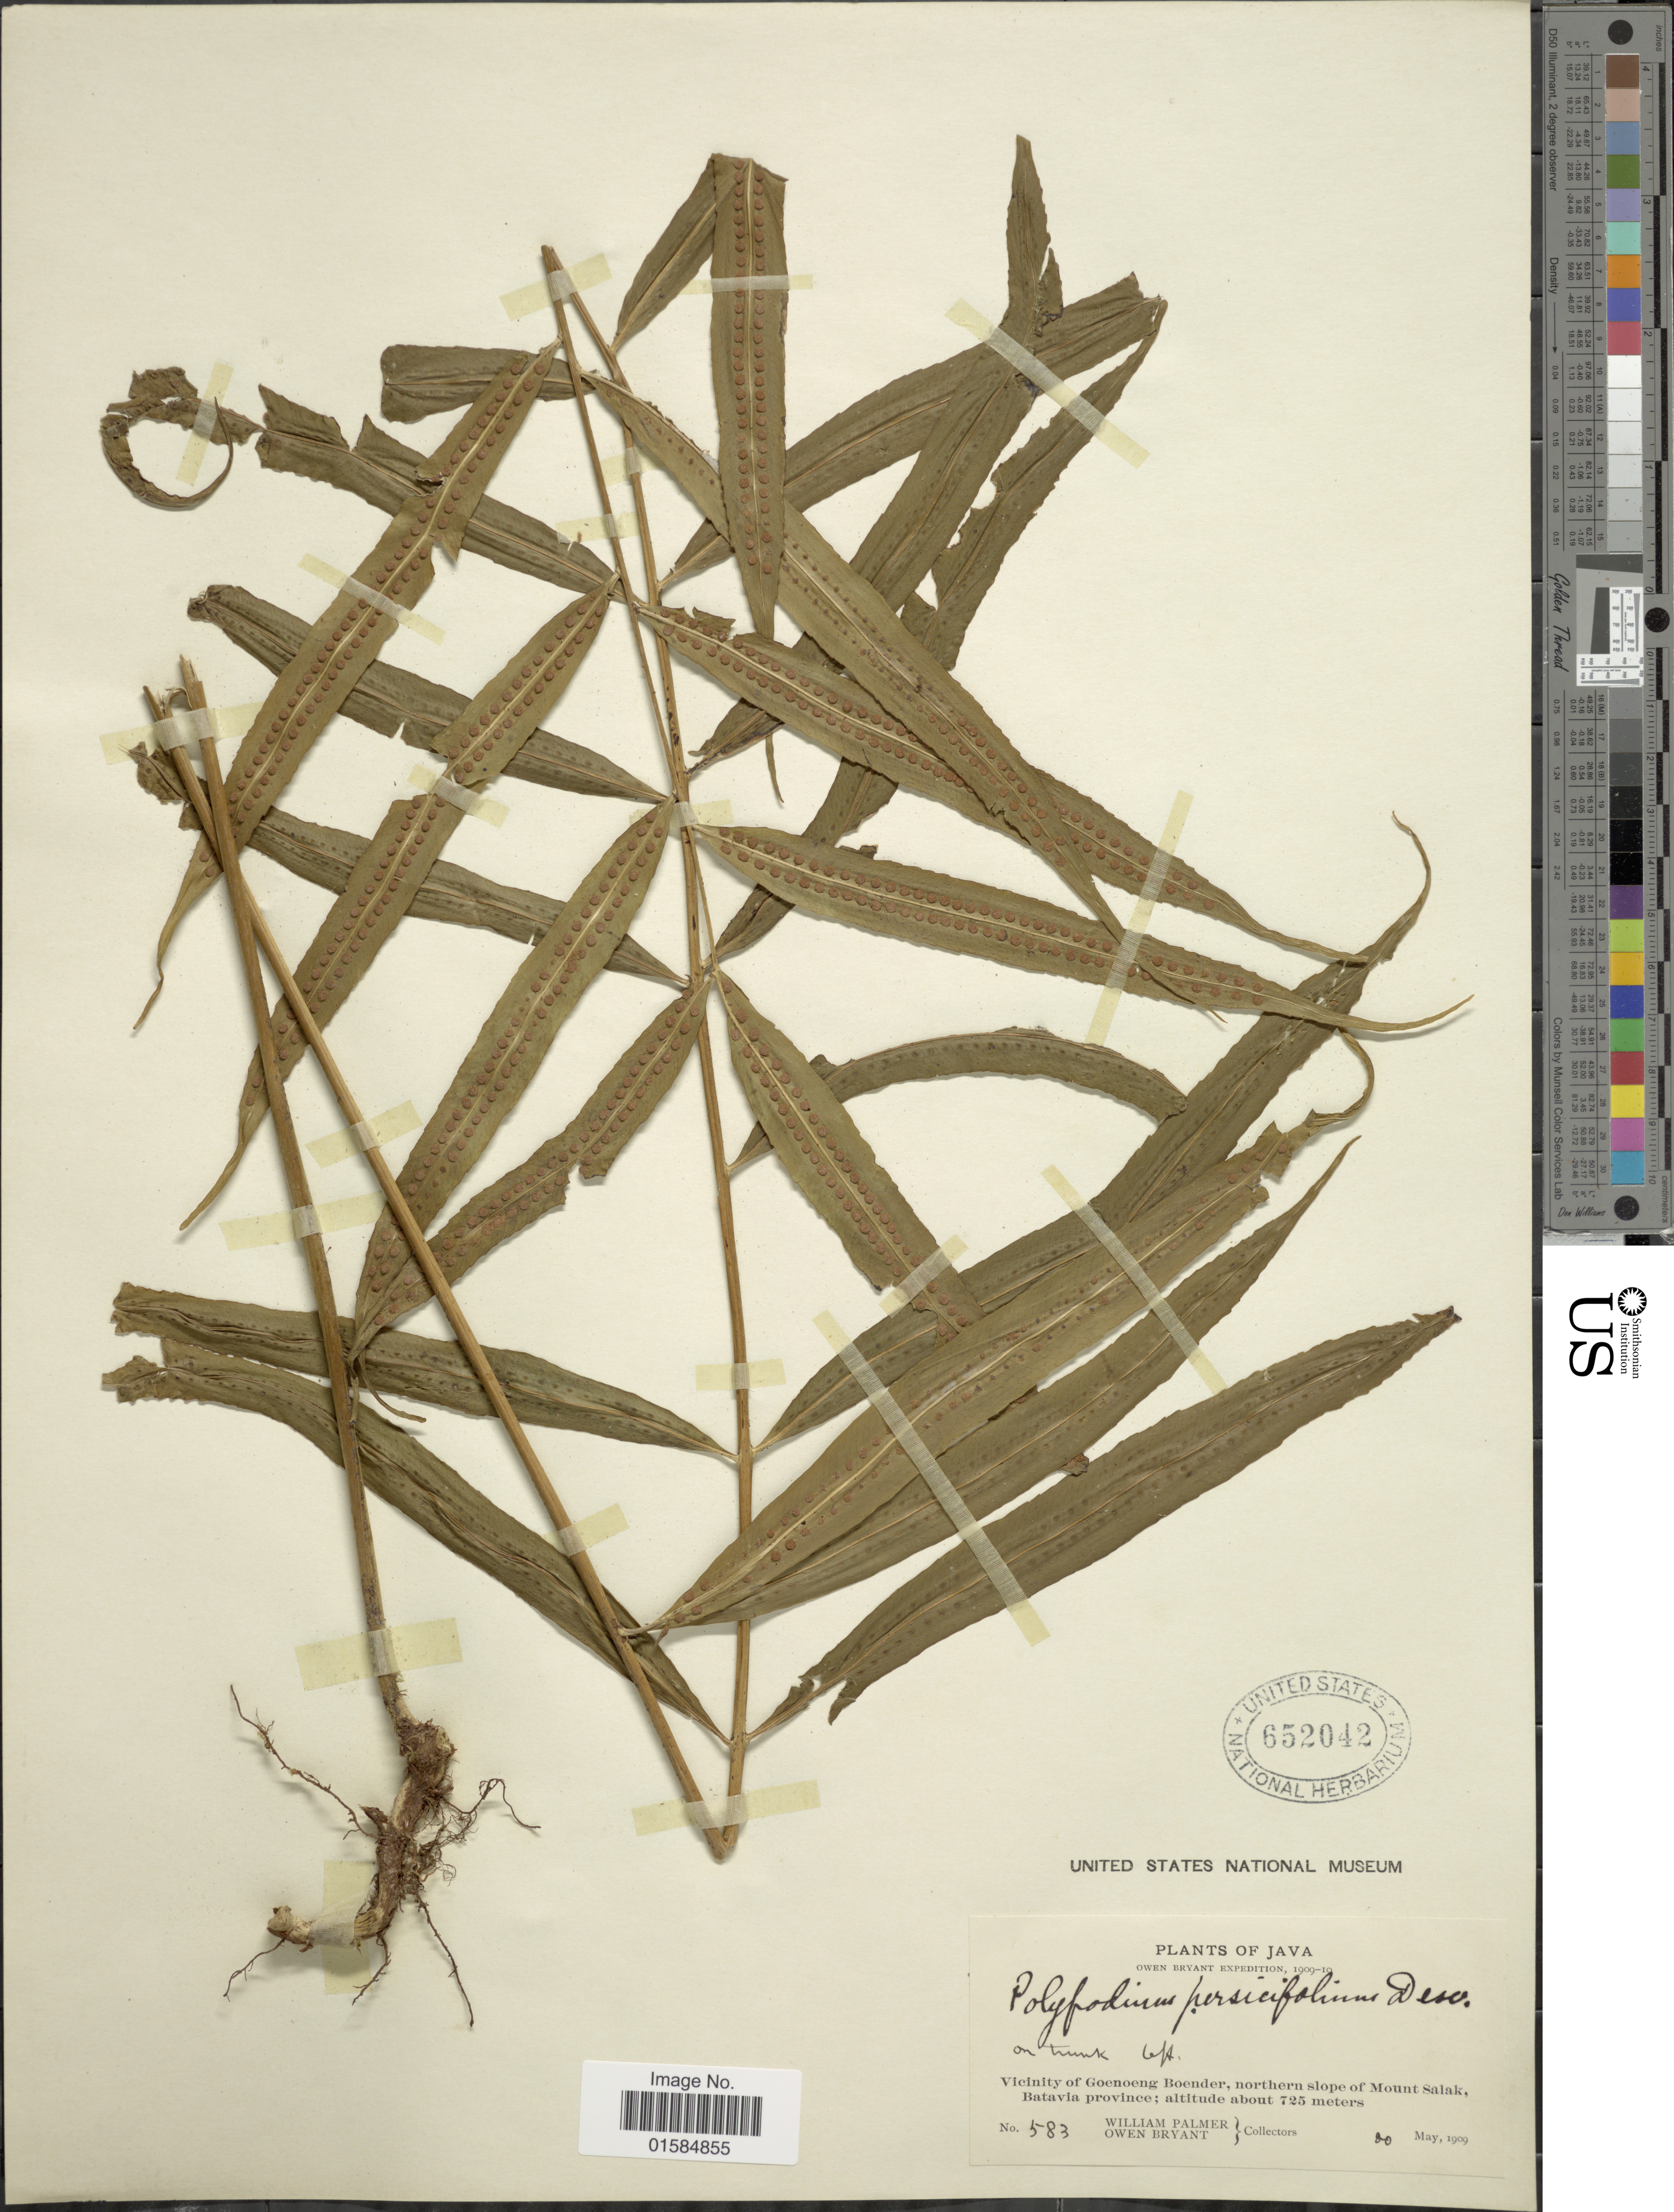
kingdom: Plantae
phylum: Tracheophyta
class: Polypodiopsida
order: Polypodiales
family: Polypodiaceae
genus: Goniophlebium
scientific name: Goniophlebium persicifolium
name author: (Desv.) Bedd.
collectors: W. Palmer & O. Bryant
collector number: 583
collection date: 1909-05-20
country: Indonesia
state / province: Java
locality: Vicinity of Goenoeng Boender, northern slope of Mount Salak, Batavia Province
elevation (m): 725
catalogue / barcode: US 652042